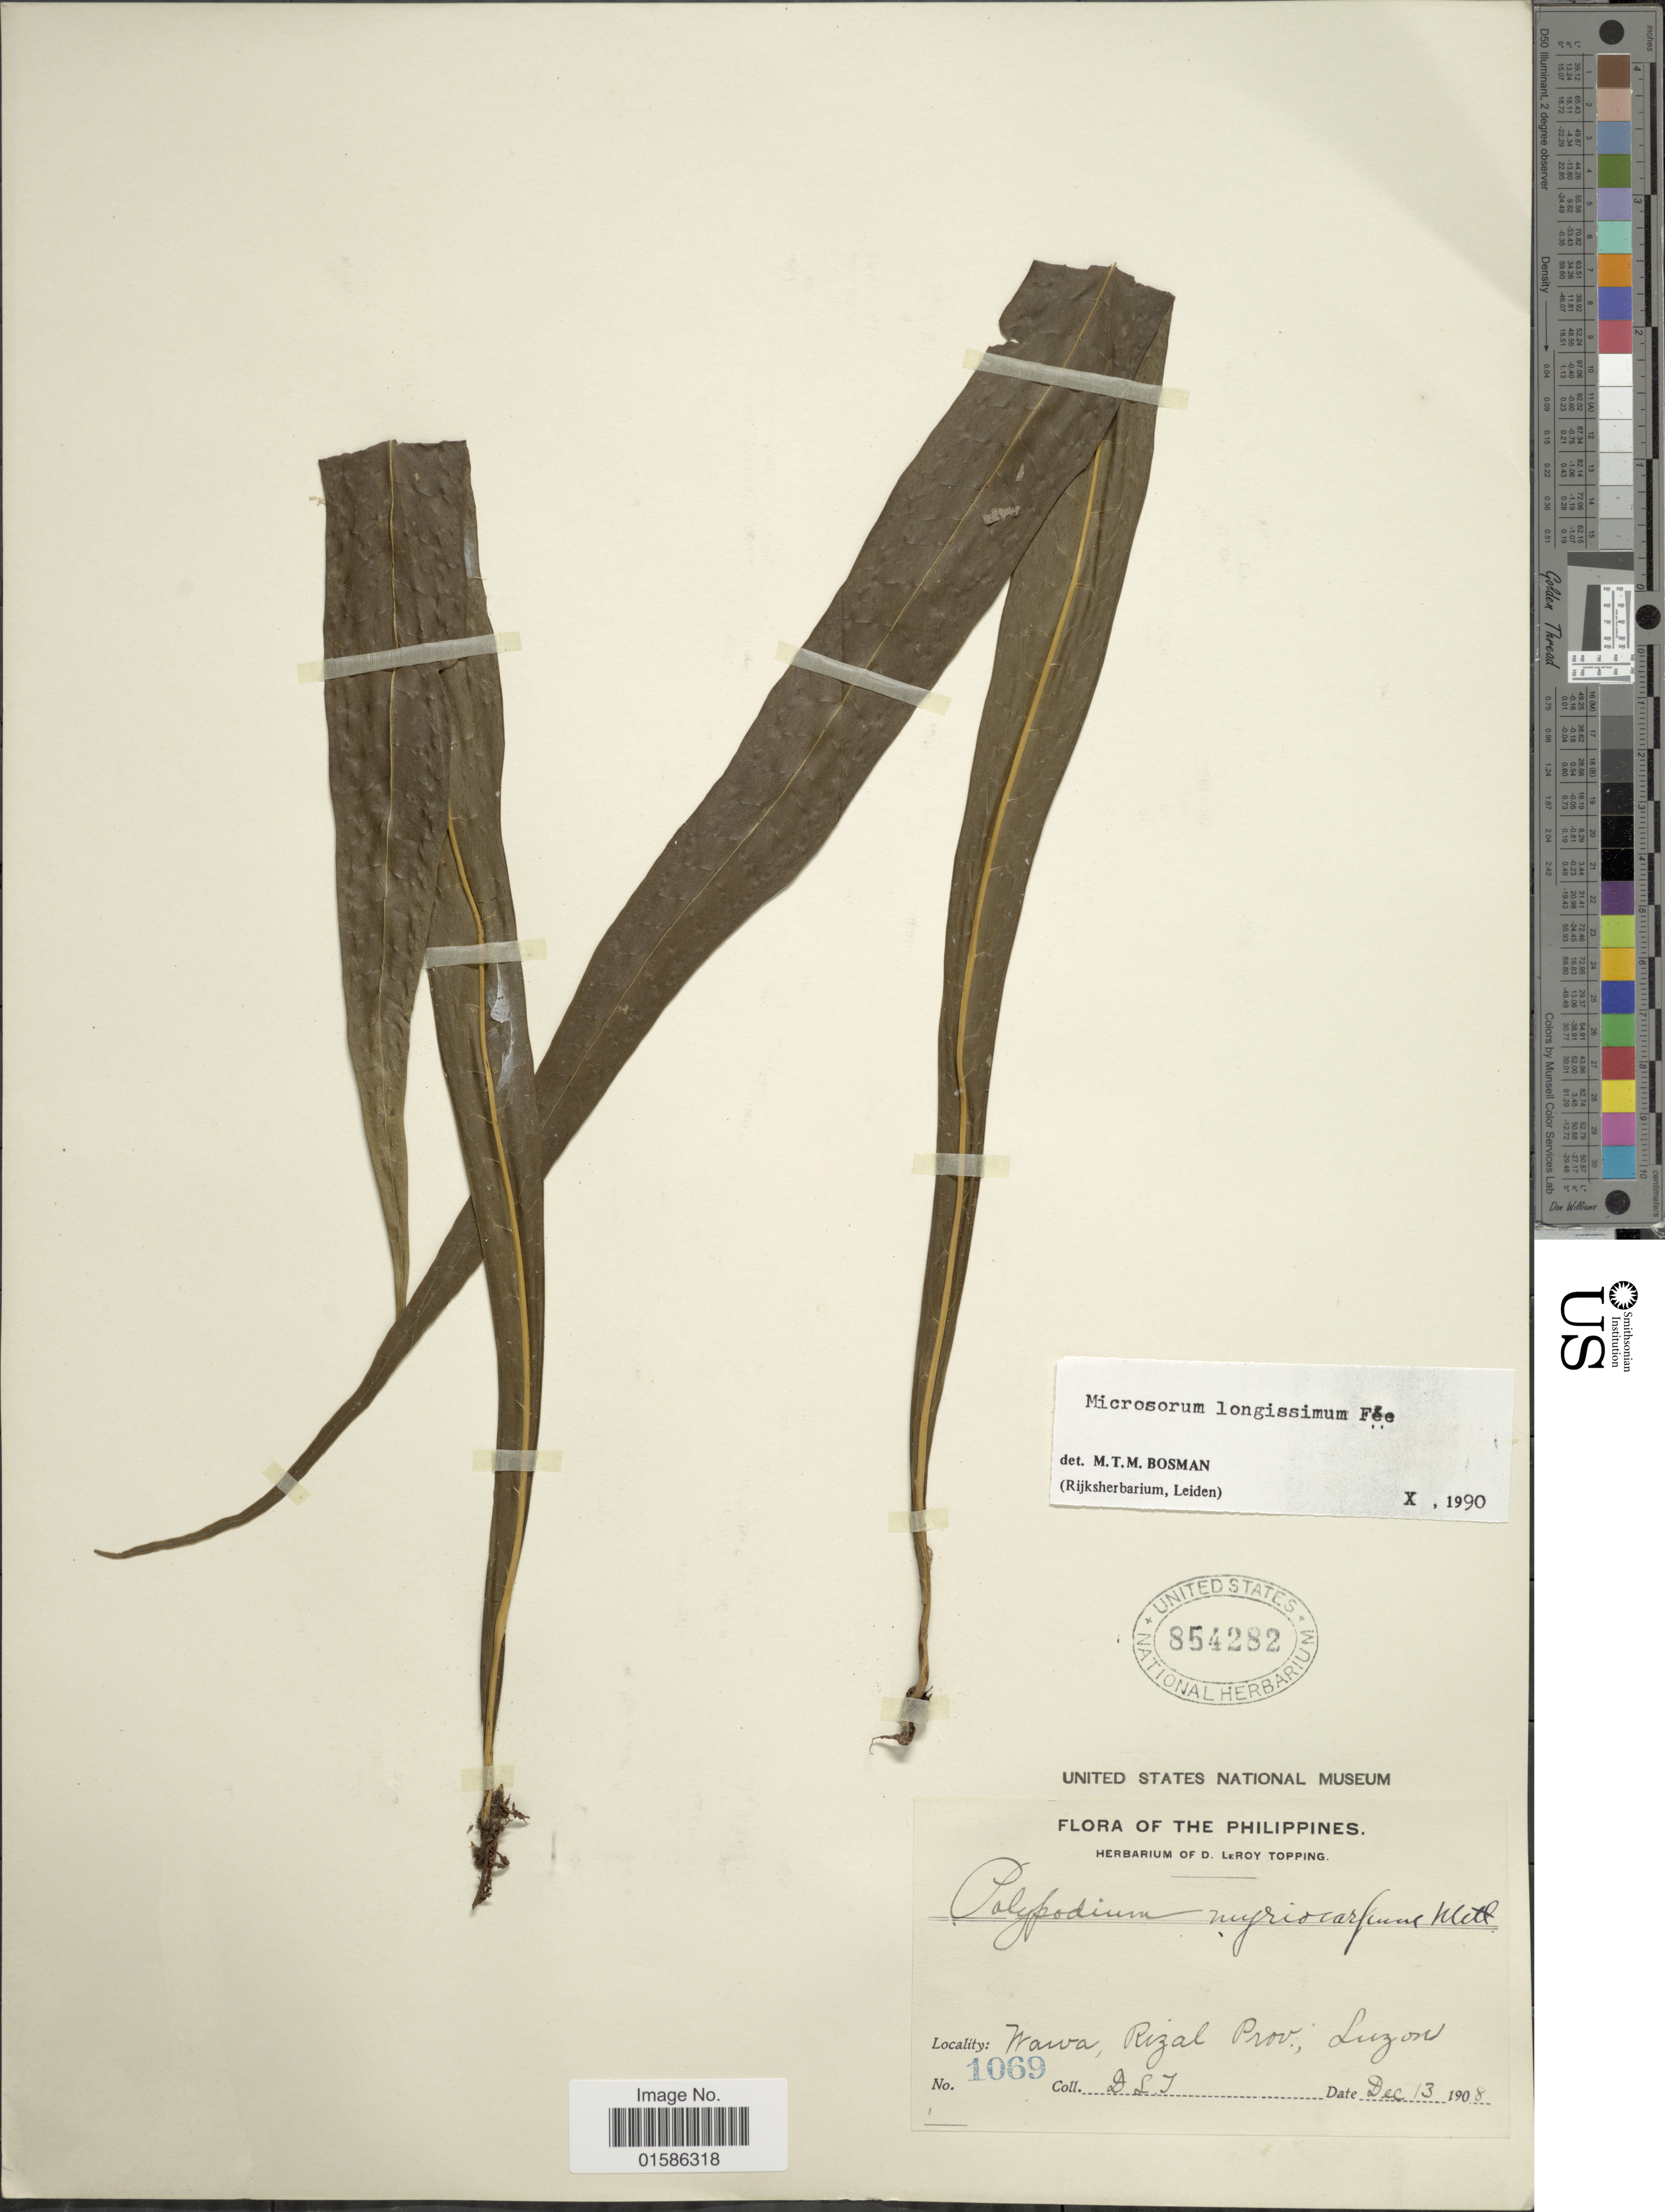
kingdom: Plantae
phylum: Tracheophyta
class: Polypodiopsida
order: Polypodiales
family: Polypodiaceae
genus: Microsorum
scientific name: Microsorum longissimum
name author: Fée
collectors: D. L. Topping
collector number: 1069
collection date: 1908-12-13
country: Philippines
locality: Wawa, Rizal Prov., Luzon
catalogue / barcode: US 854282